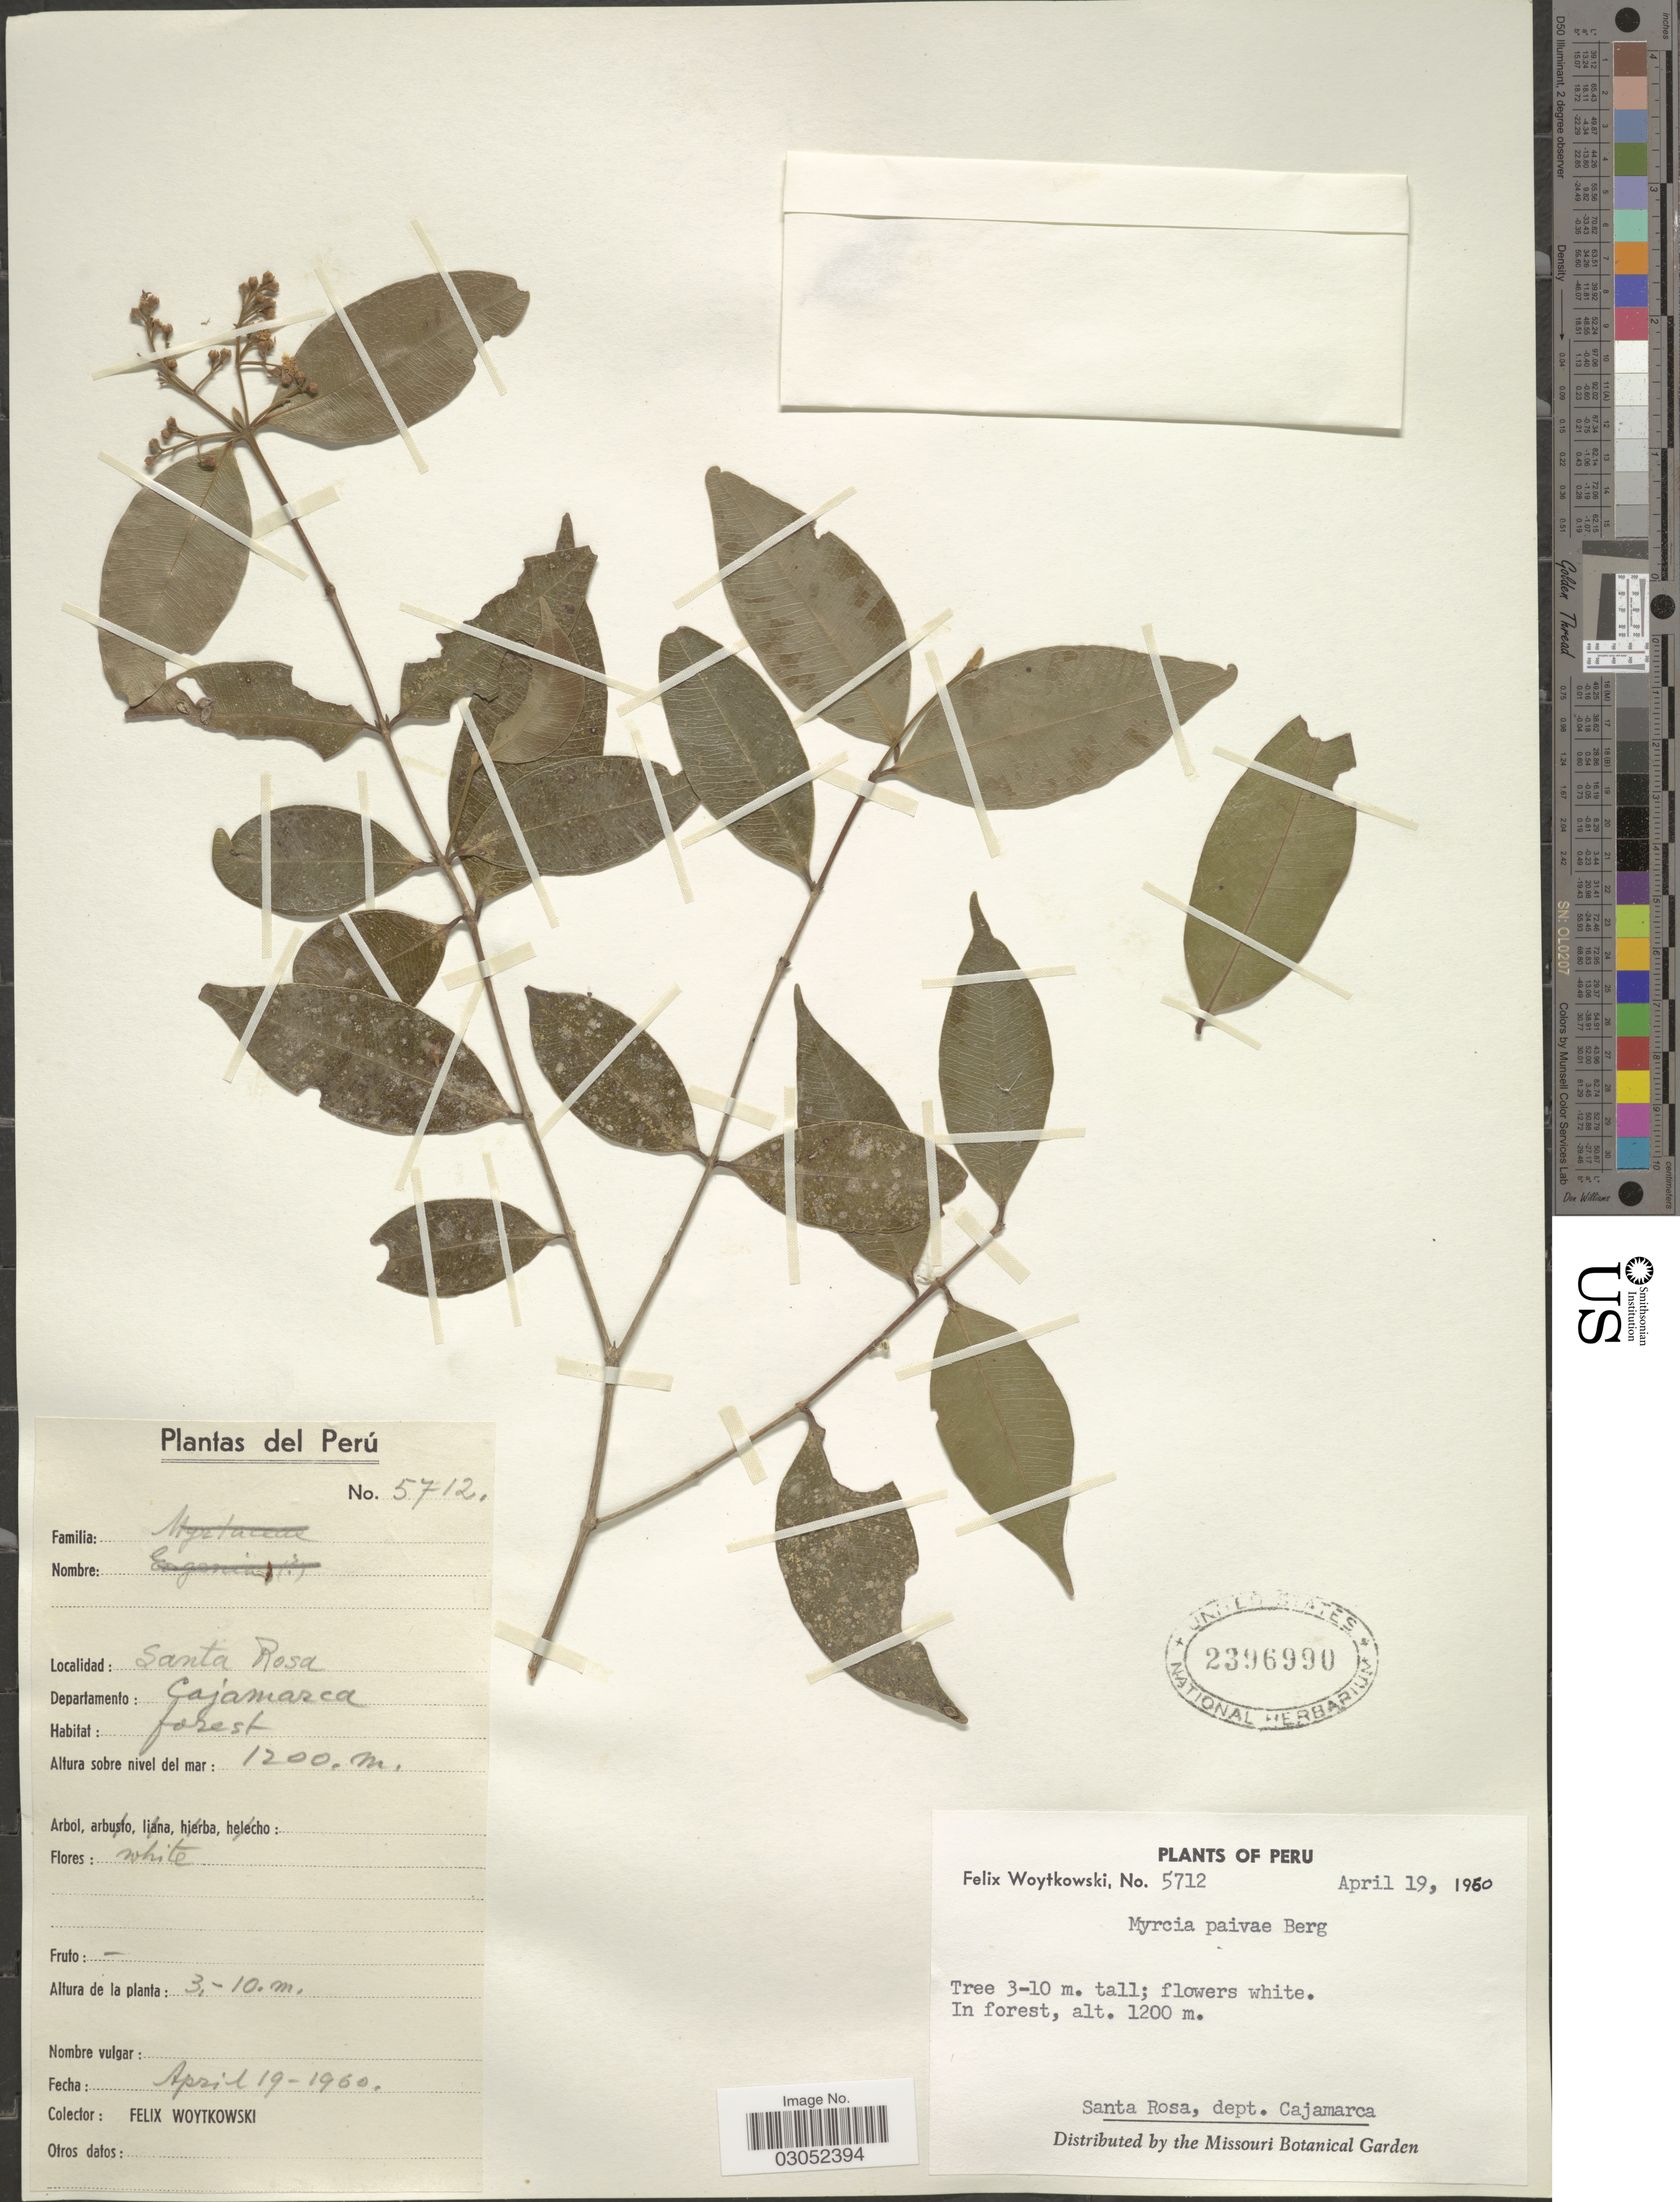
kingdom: Plantae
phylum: Tracheophyta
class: Magnoliopsida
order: Myrtales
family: Myrtaceae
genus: Myrcia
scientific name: Myrcia paivae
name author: O. Berg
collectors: F. Woytkowski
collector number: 5712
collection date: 1960-04-19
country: Peru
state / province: Cajamarca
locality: Santa Rosa, dept. Cajamarca.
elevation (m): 1200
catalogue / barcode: US 2396990